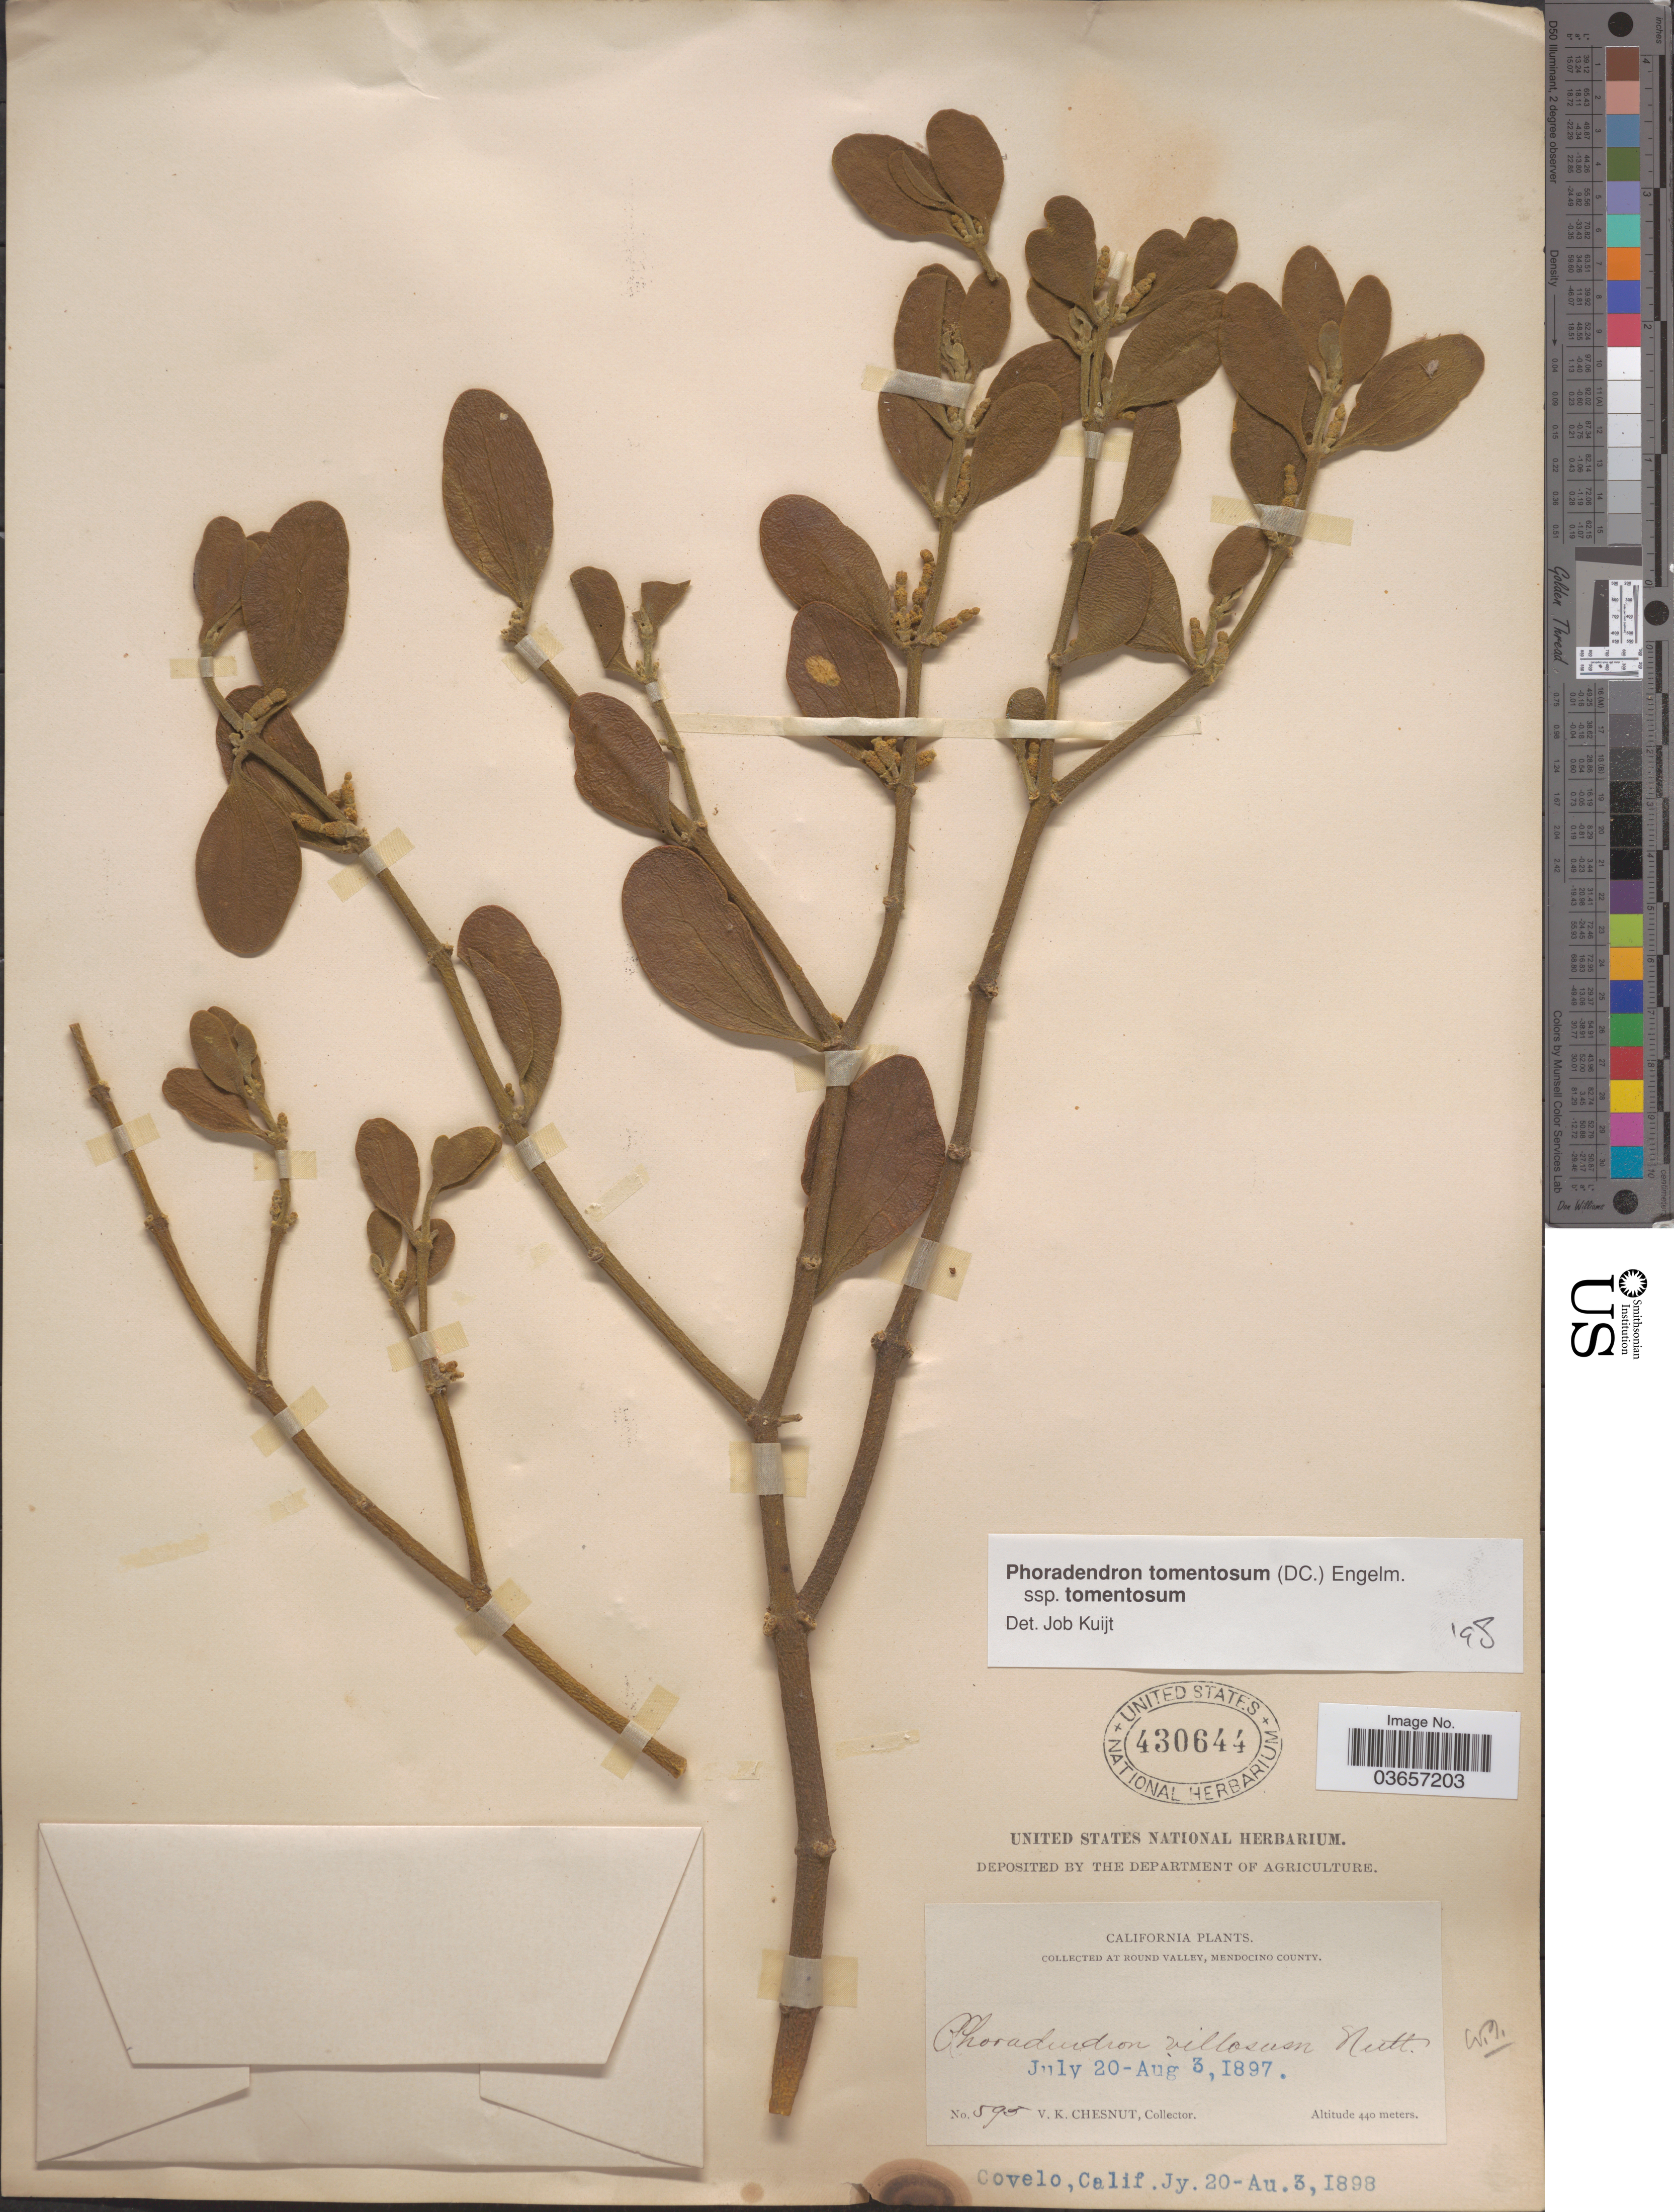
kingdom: Plantae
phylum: Tracheophyta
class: Magnoliopsida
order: Santalales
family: Viscaceae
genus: Phoradendron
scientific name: Phoradendron tomentosum subsp. tomentosum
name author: DC.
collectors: V. Chesnut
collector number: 595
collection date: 1897-07-20/1897-08-03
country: United States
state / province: California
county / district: Mendocino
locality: Round Valley, Mendocino County. Covelo.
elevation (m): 440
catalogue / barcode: US 430644